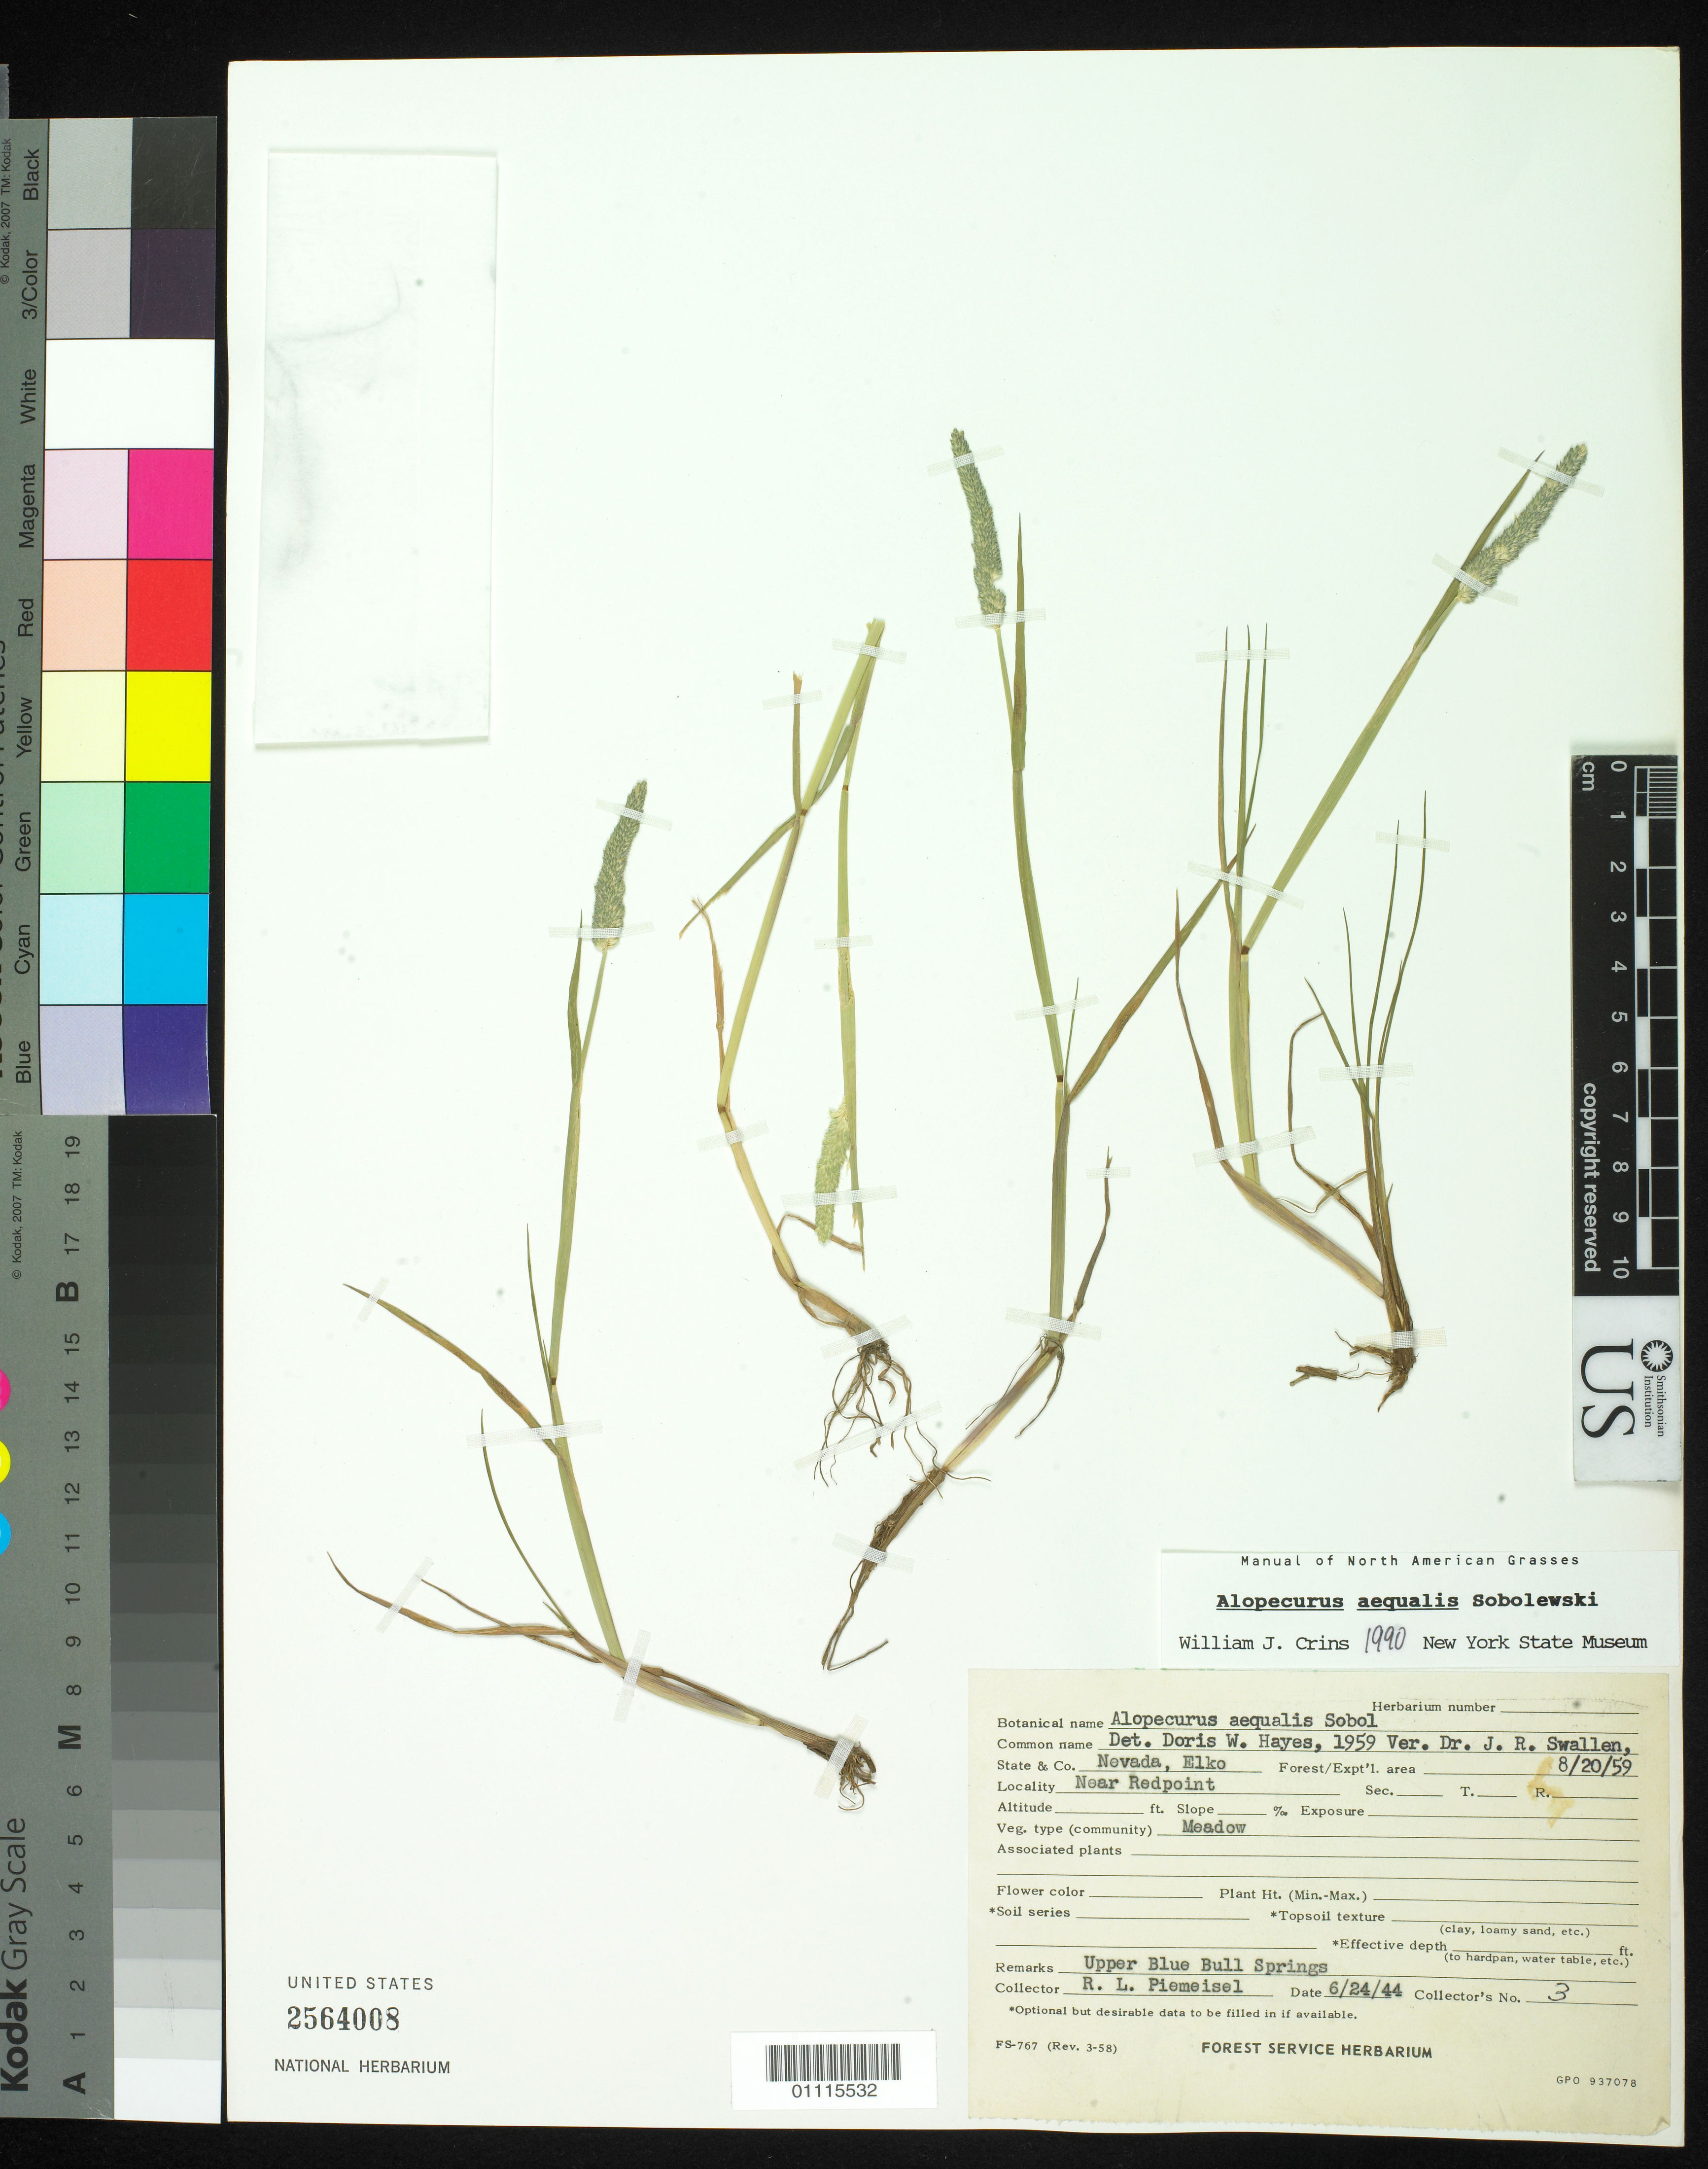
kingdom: Plantae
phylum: Tracheophyta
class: Liliopsida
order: Poales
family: Poaceae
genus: Alopecurus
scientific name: Alopecurus aequalis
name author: Sobol.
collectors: R. L. Piemeisel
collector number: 3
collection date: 1944-06-24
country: United States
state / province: Nevada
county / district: Elko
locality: Near Redpoint, Upper Blue Bull Springs.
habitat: Meadow.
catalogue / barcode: US 2564008